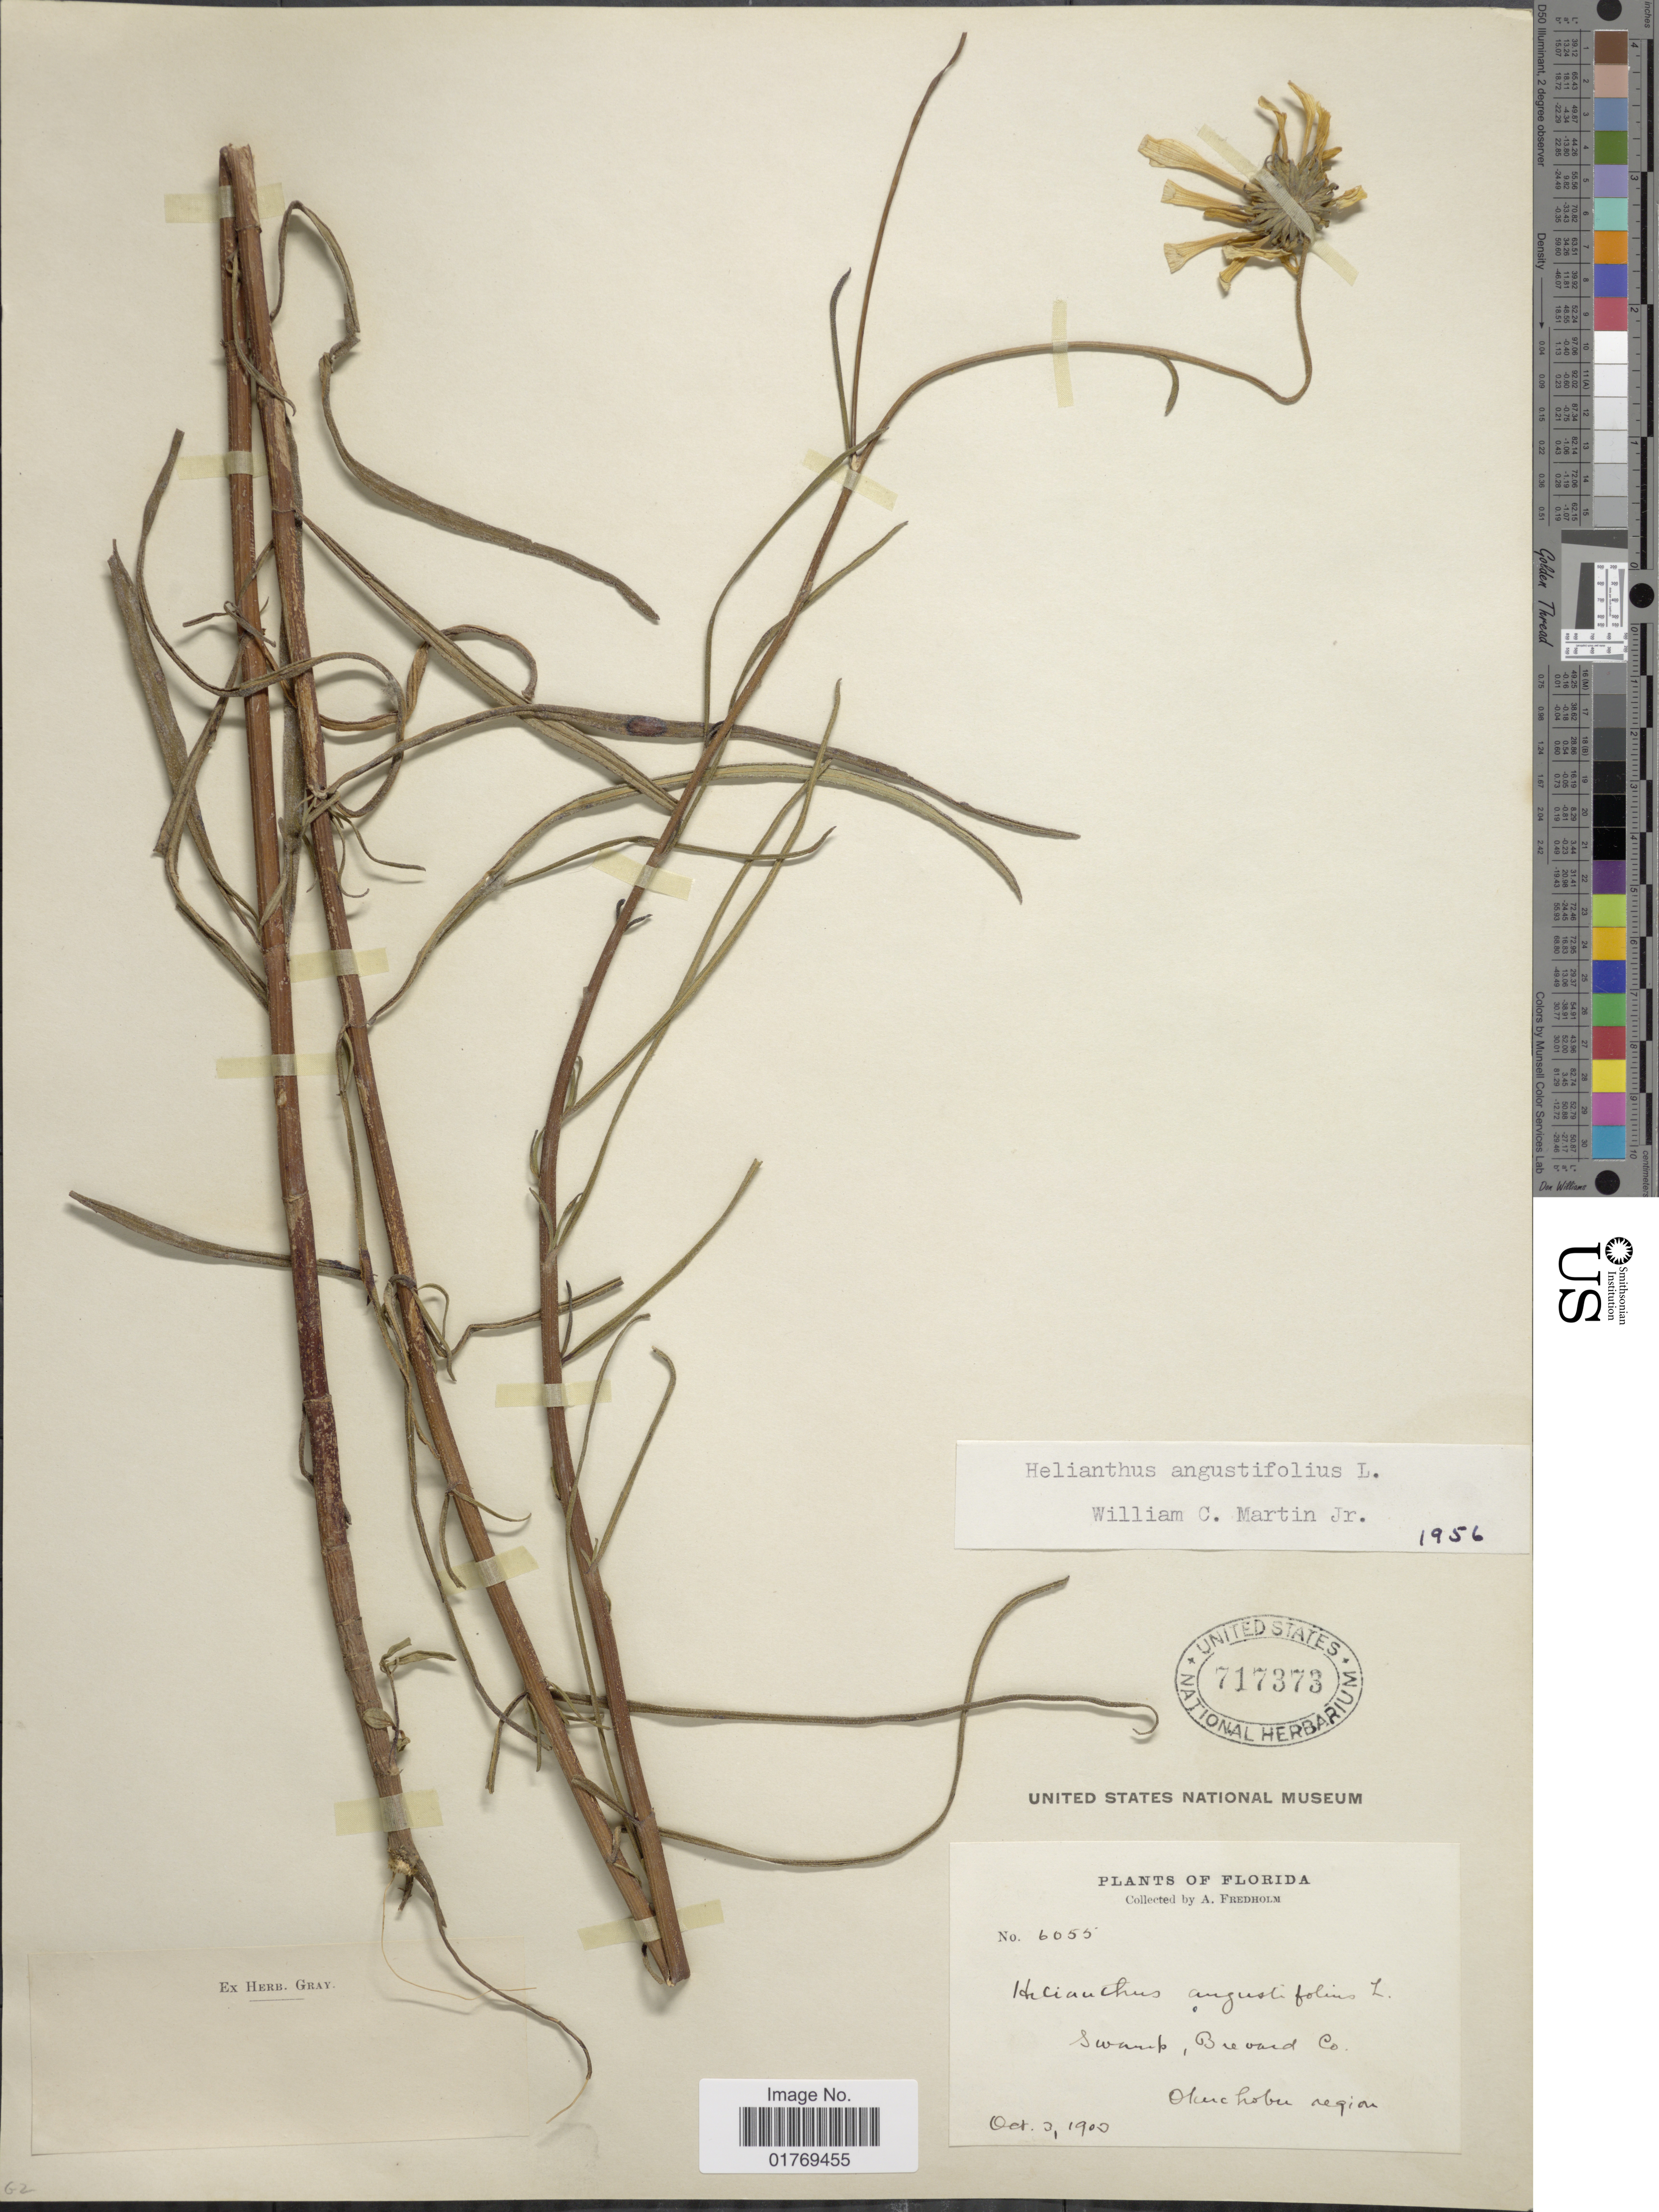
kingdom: Plantae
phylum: Tracheophyta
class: Magnoliopsida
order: Asterales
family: Asteraceae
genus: Helianthus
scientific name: Helianthus angustifolius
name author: L.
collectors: A. Fredholm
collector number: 6055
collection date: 1903-10-03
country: United States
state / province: Florida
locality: Swamp, Brevard Co. Okeechobee region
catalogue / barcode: US 717373